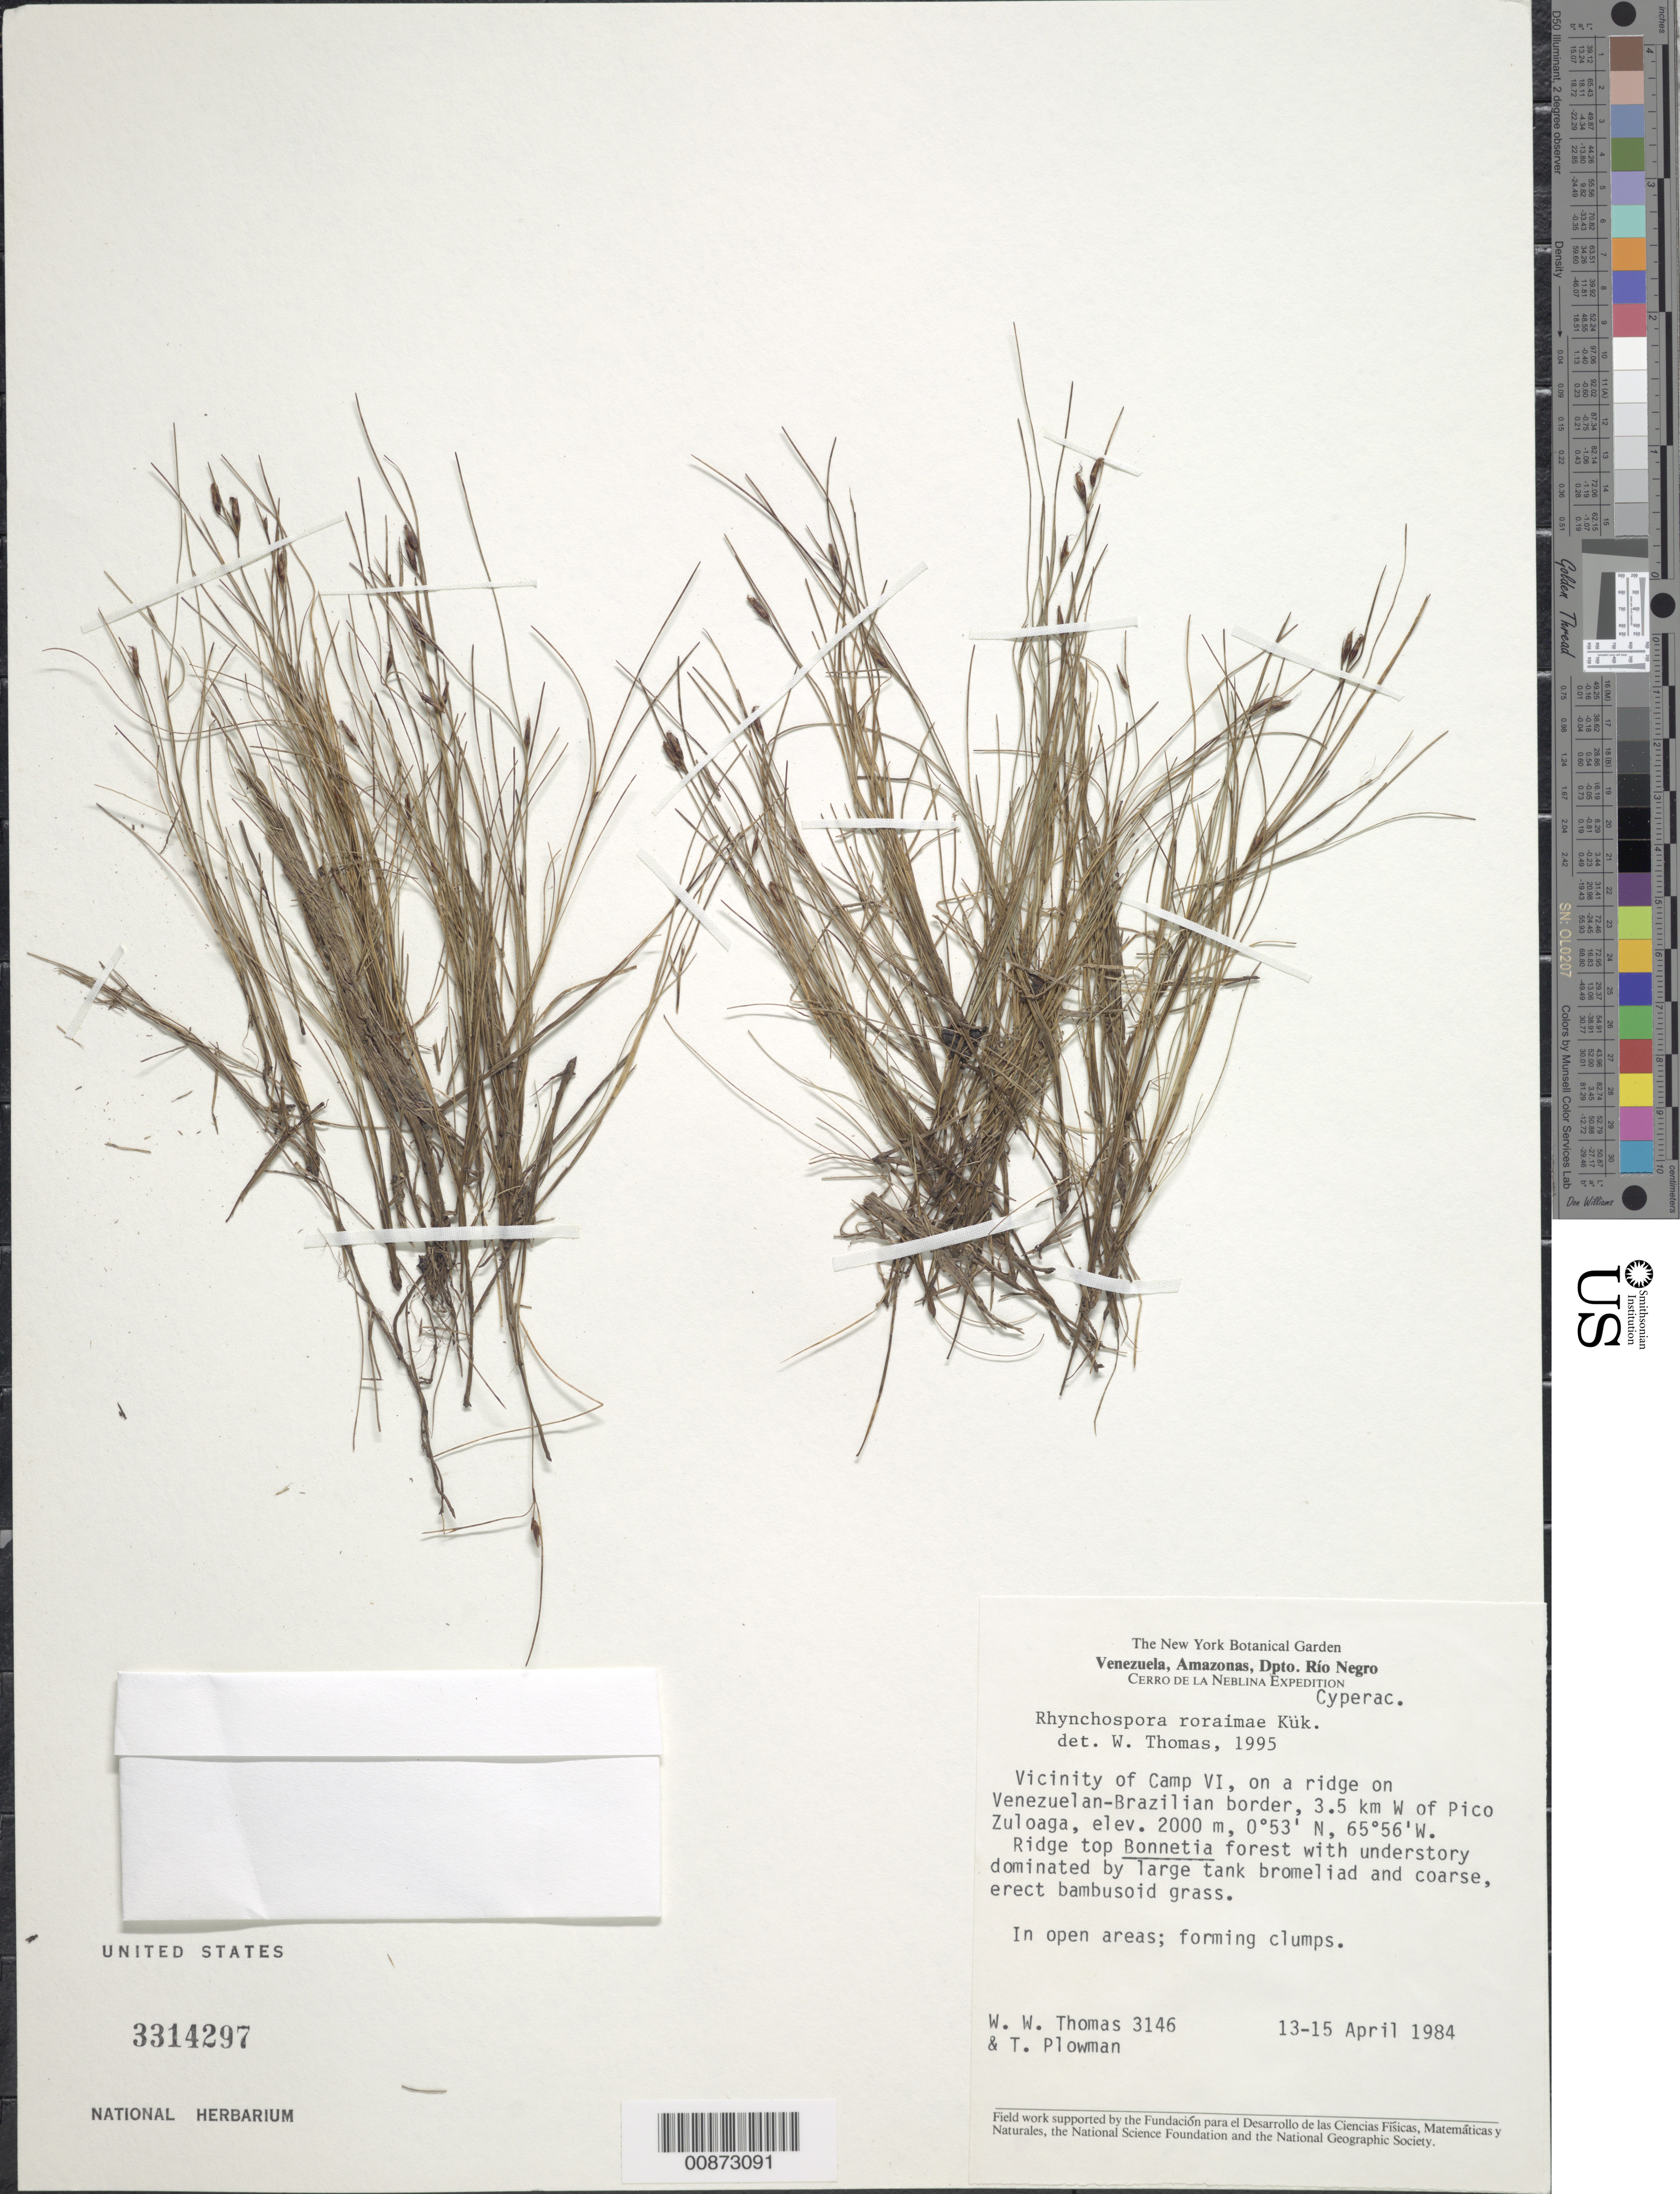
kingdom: Plantae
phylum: Tracheophyta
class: Liliopsida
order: Poales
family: Cyperaceae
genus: Rhynchospora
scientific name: Rhynchospora roraimae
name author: Kük.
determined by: Thomas, W. W., (NY), New York Botanical Garden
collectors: W. W. Thomas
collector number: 3146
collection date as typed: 13-Apr-84 to 15-Apr-84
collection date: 1984-04-13/1984-04-15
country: Venezuela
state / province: Amazonas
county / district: Río Negro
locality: Cerro de La Neblina, Camp VI, Venezuelan-Brazilian border, 3.5 km W of Pico Zuloaga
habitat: Ridge top Bonnetia forest with understory dominated by large tank bromeliad and coarse, erect bambusoid grass; in open areas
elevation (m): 2000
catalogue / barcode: US 3314297